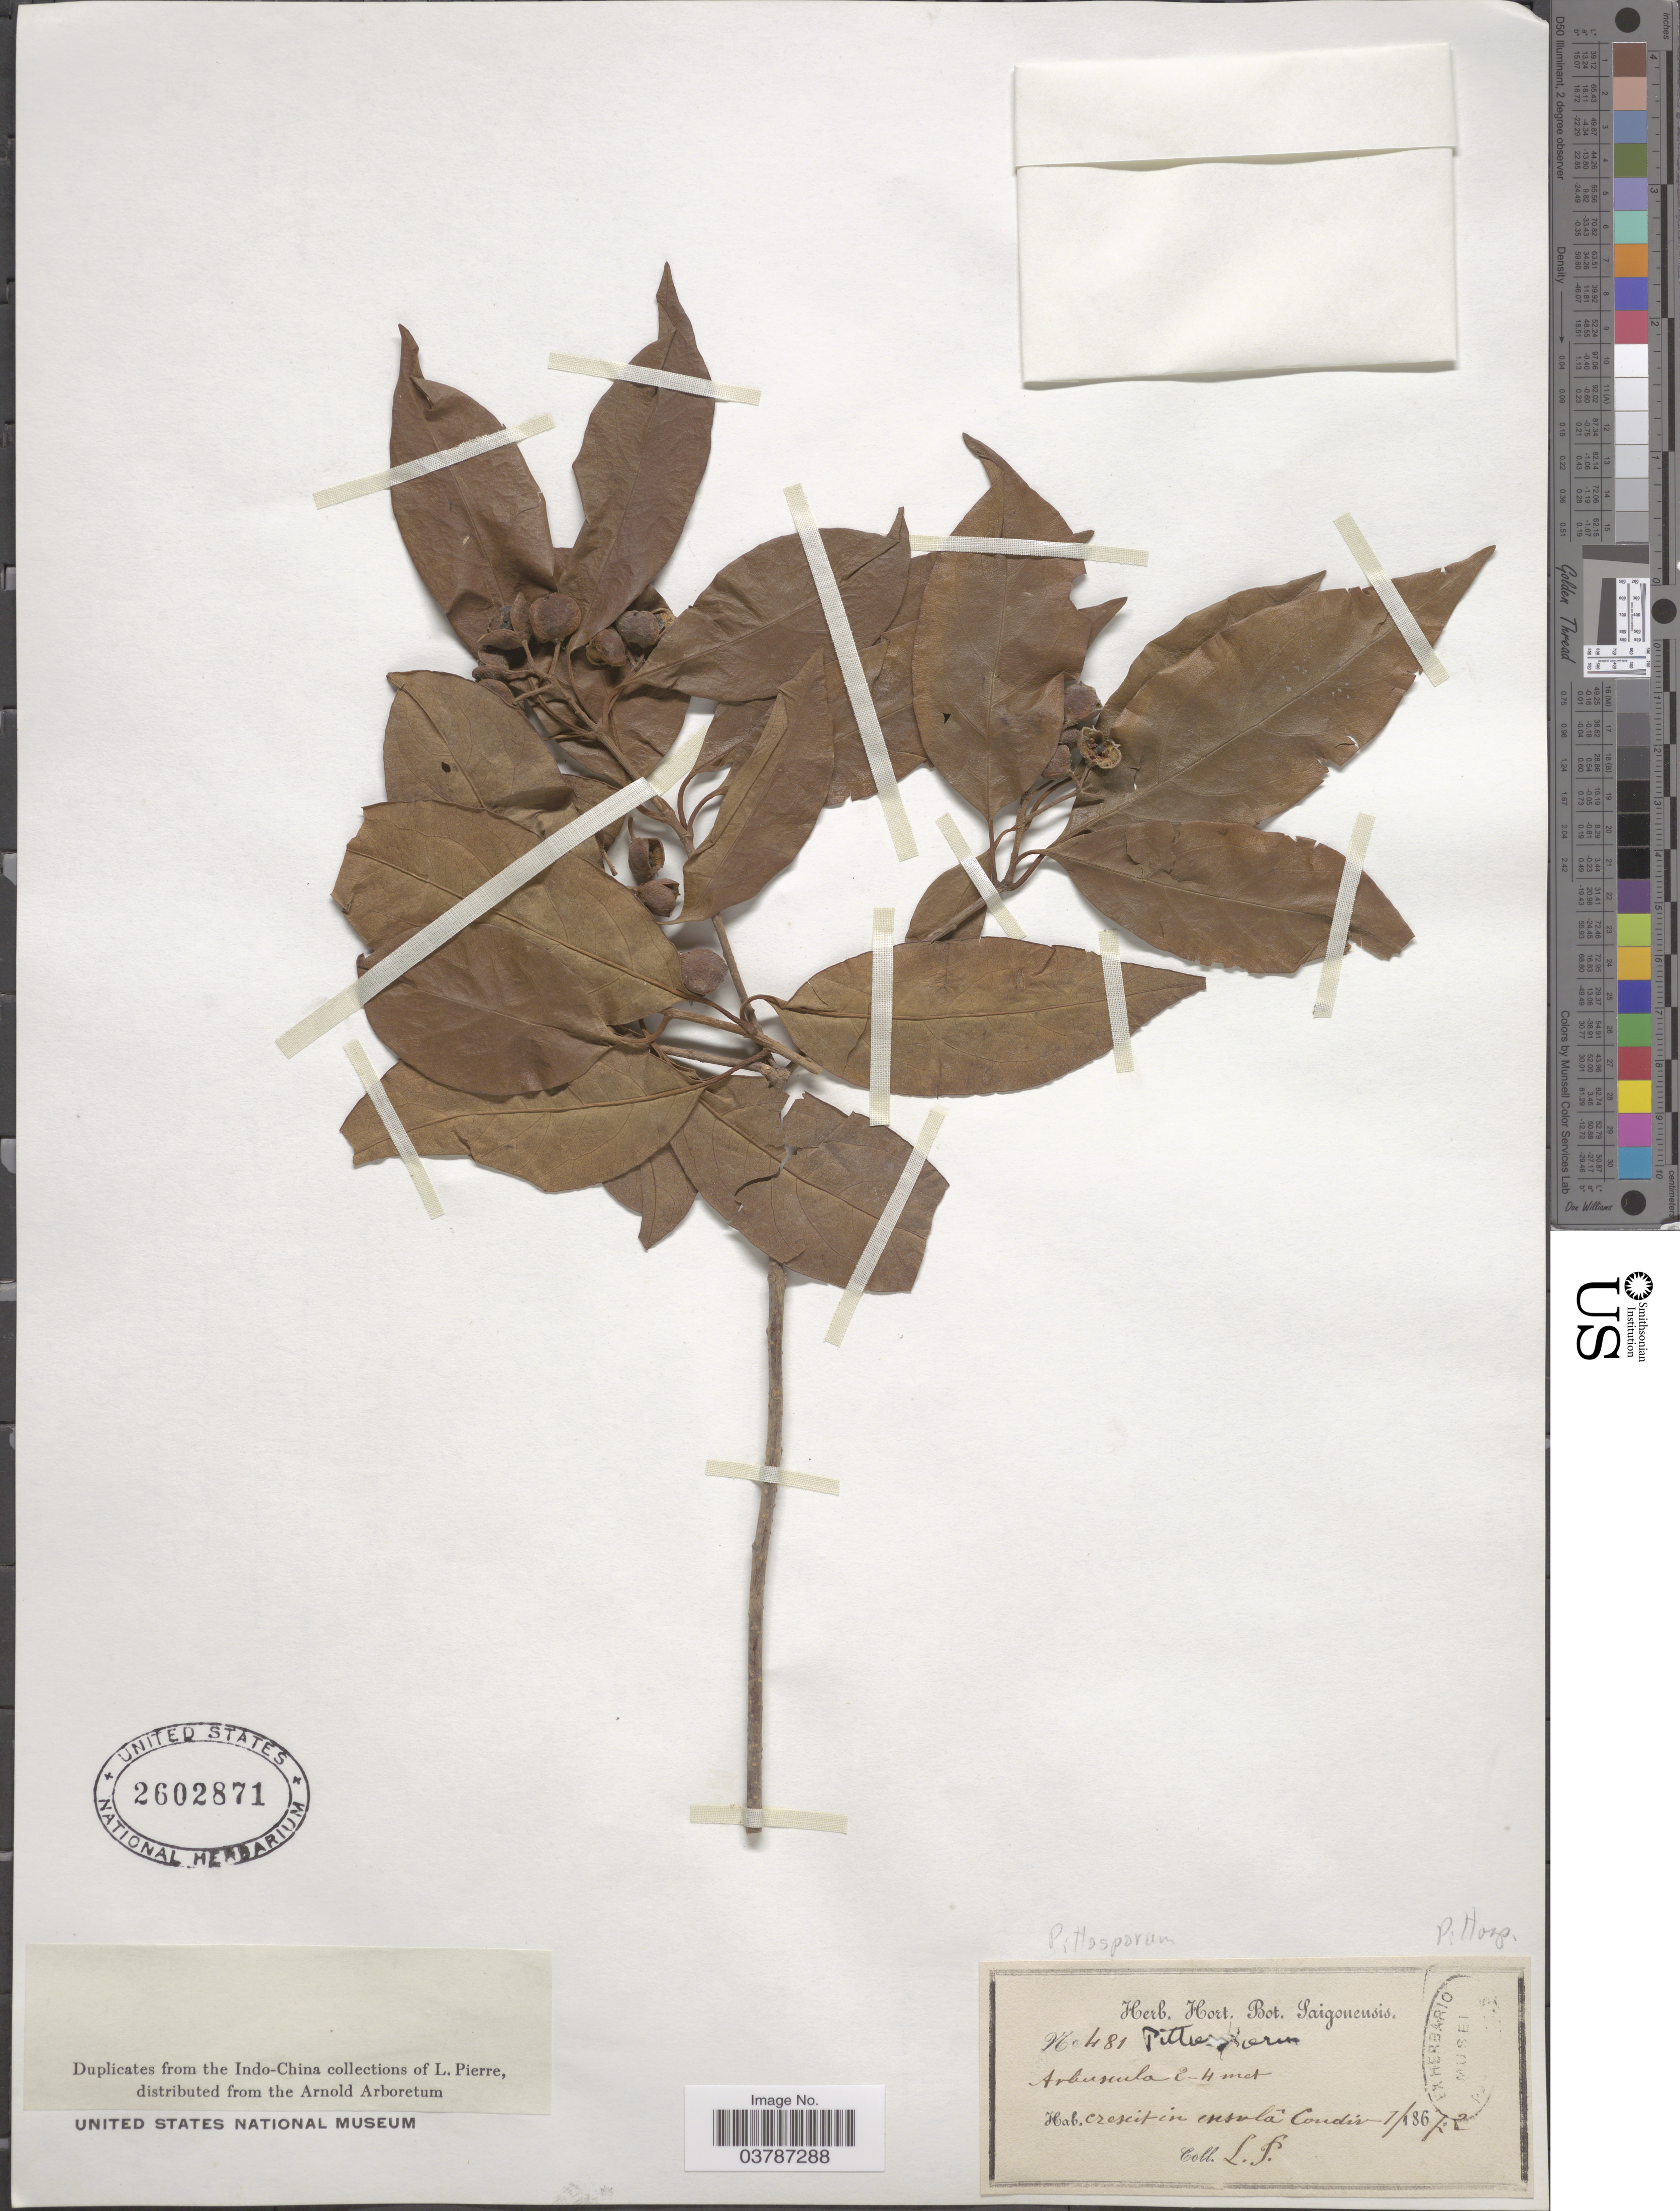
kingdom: Plantae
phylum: Tracheophyta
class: Magnoliopsida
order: Apiales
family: Pittosporaceae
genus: Pittosporum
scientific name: Pittosporum sp.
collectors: L. Pierre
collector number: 481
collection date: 1867-01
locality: Crescit in insulâ Condír*.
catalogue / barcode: US 2602871